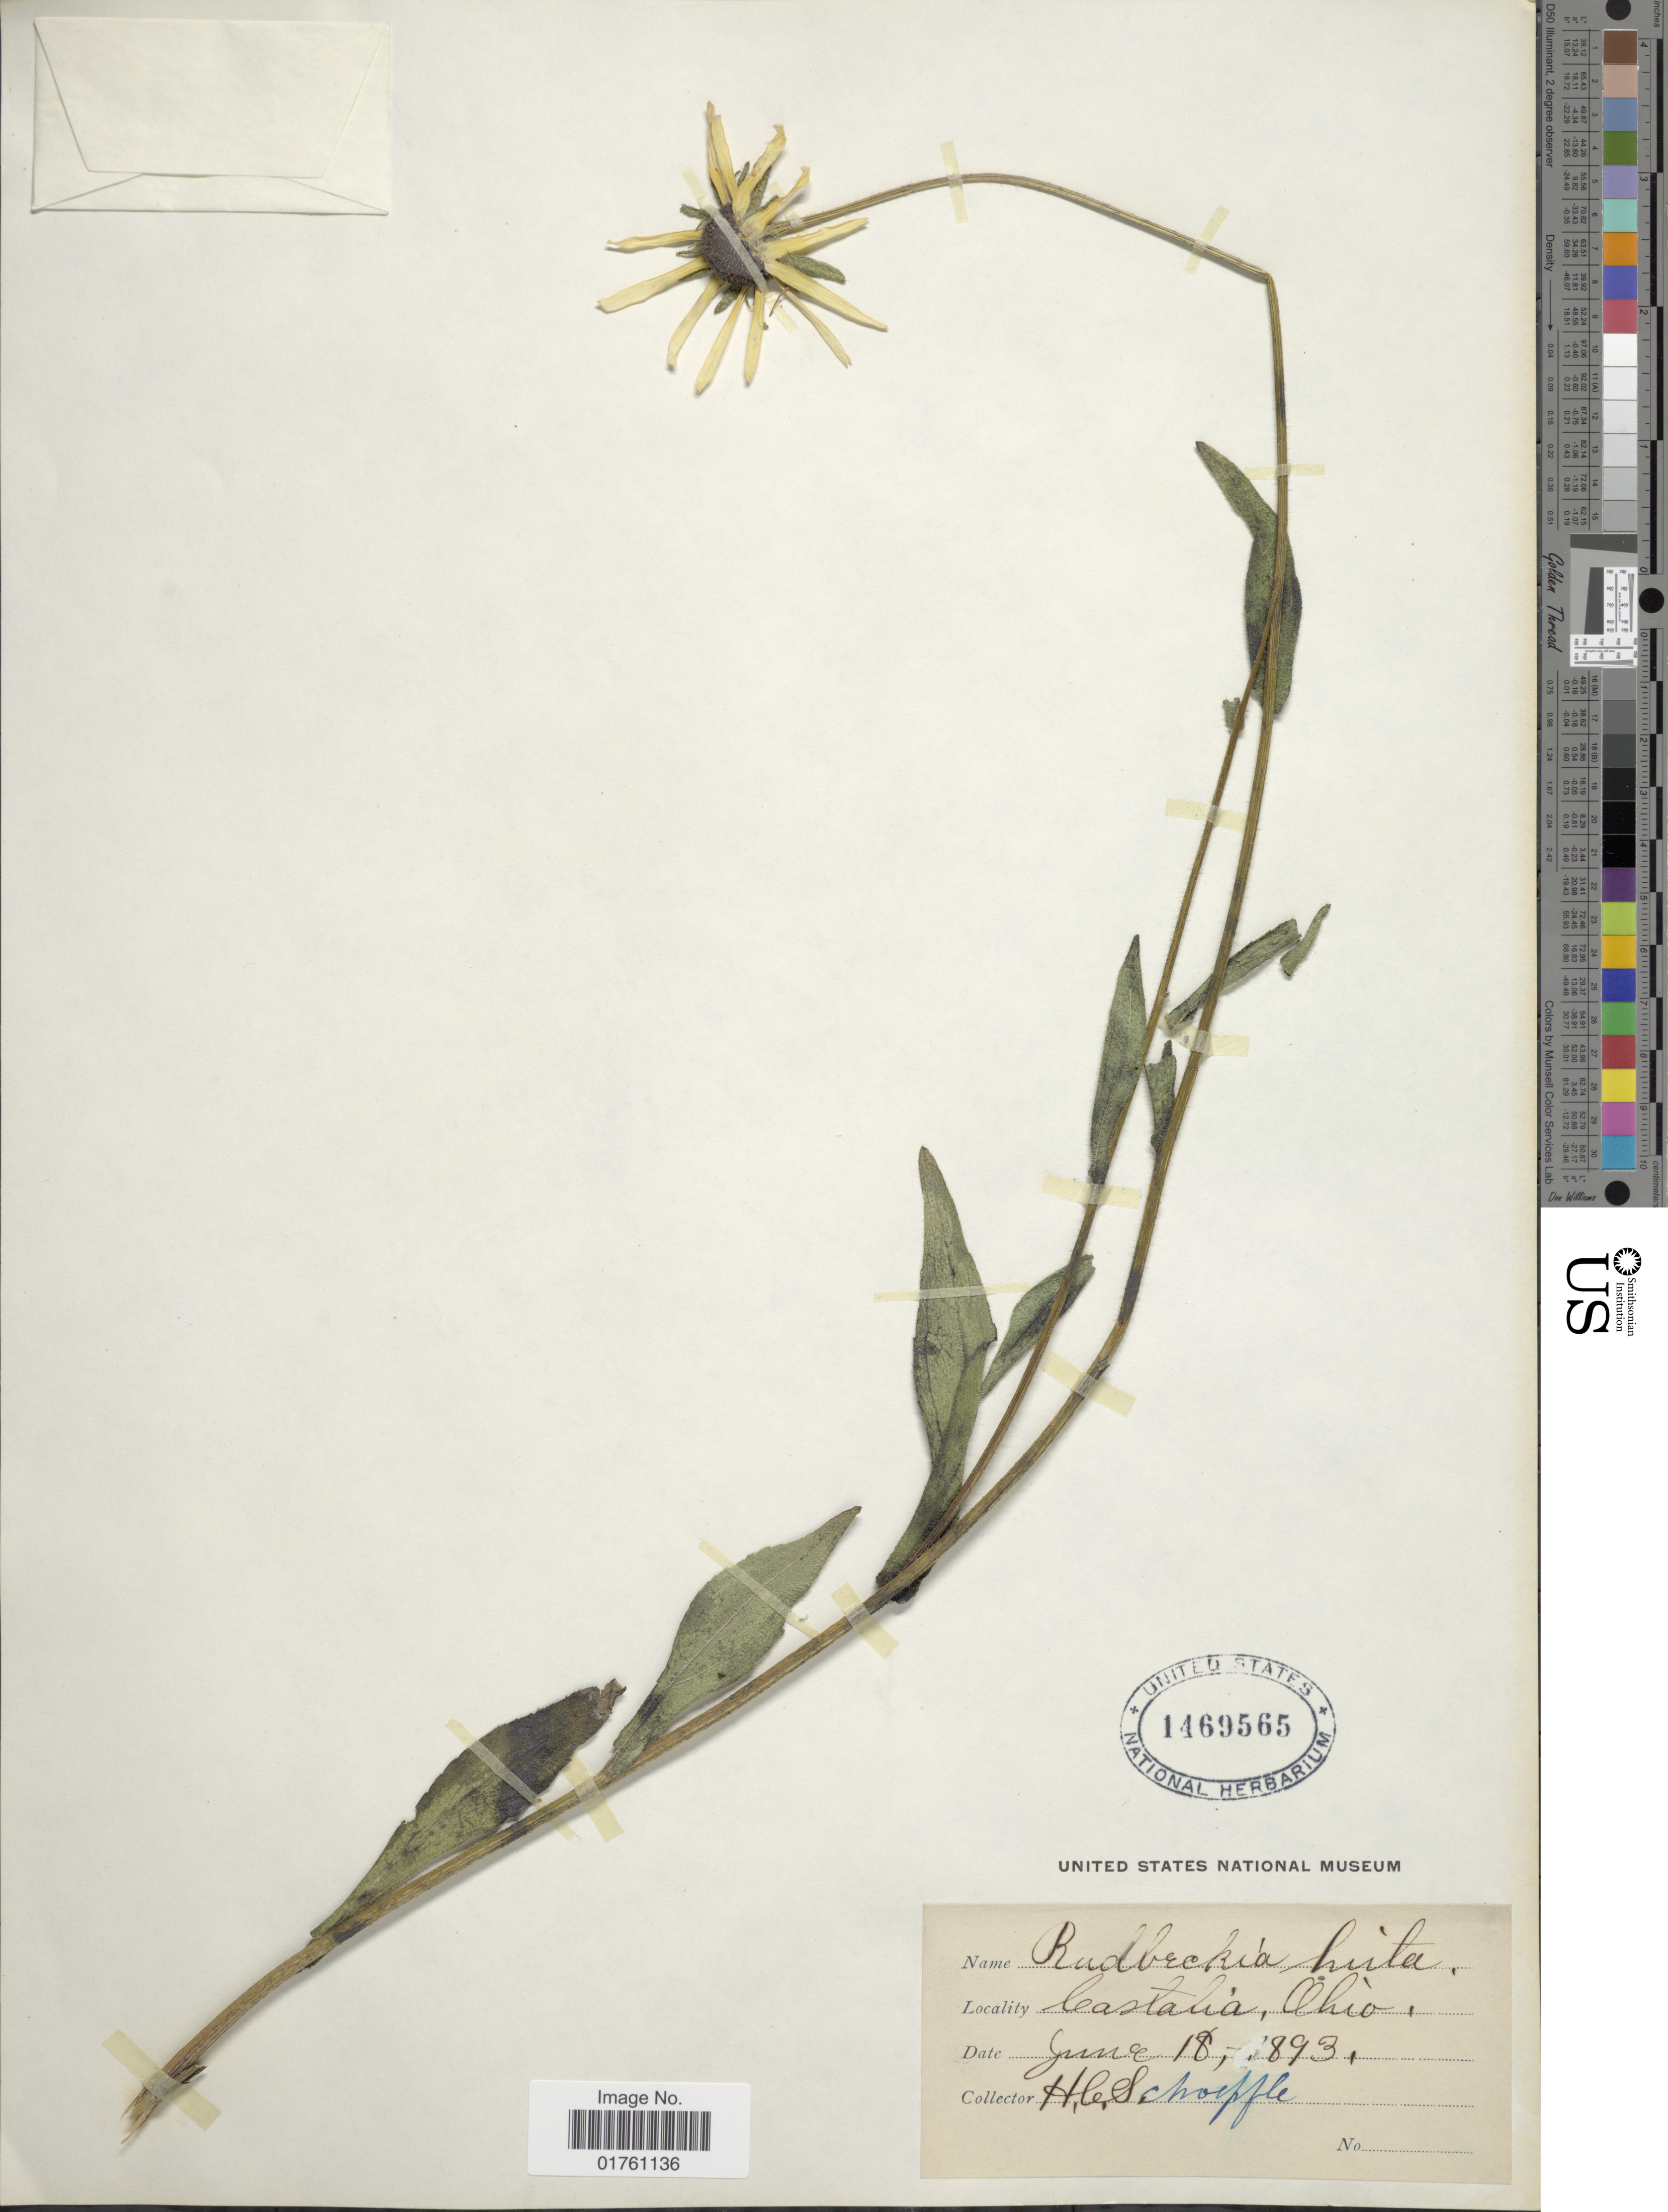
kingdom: Plantae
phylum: Tracheophyta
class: Magnoliopsida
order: Asterales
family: Asteraceae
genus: Rudbeckia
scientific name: Rudbeckia hirta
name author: L.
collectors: H. Schoeffle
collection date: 1893-06-18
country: United States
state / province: Ohio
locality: Castalia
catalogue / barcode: US 1469565